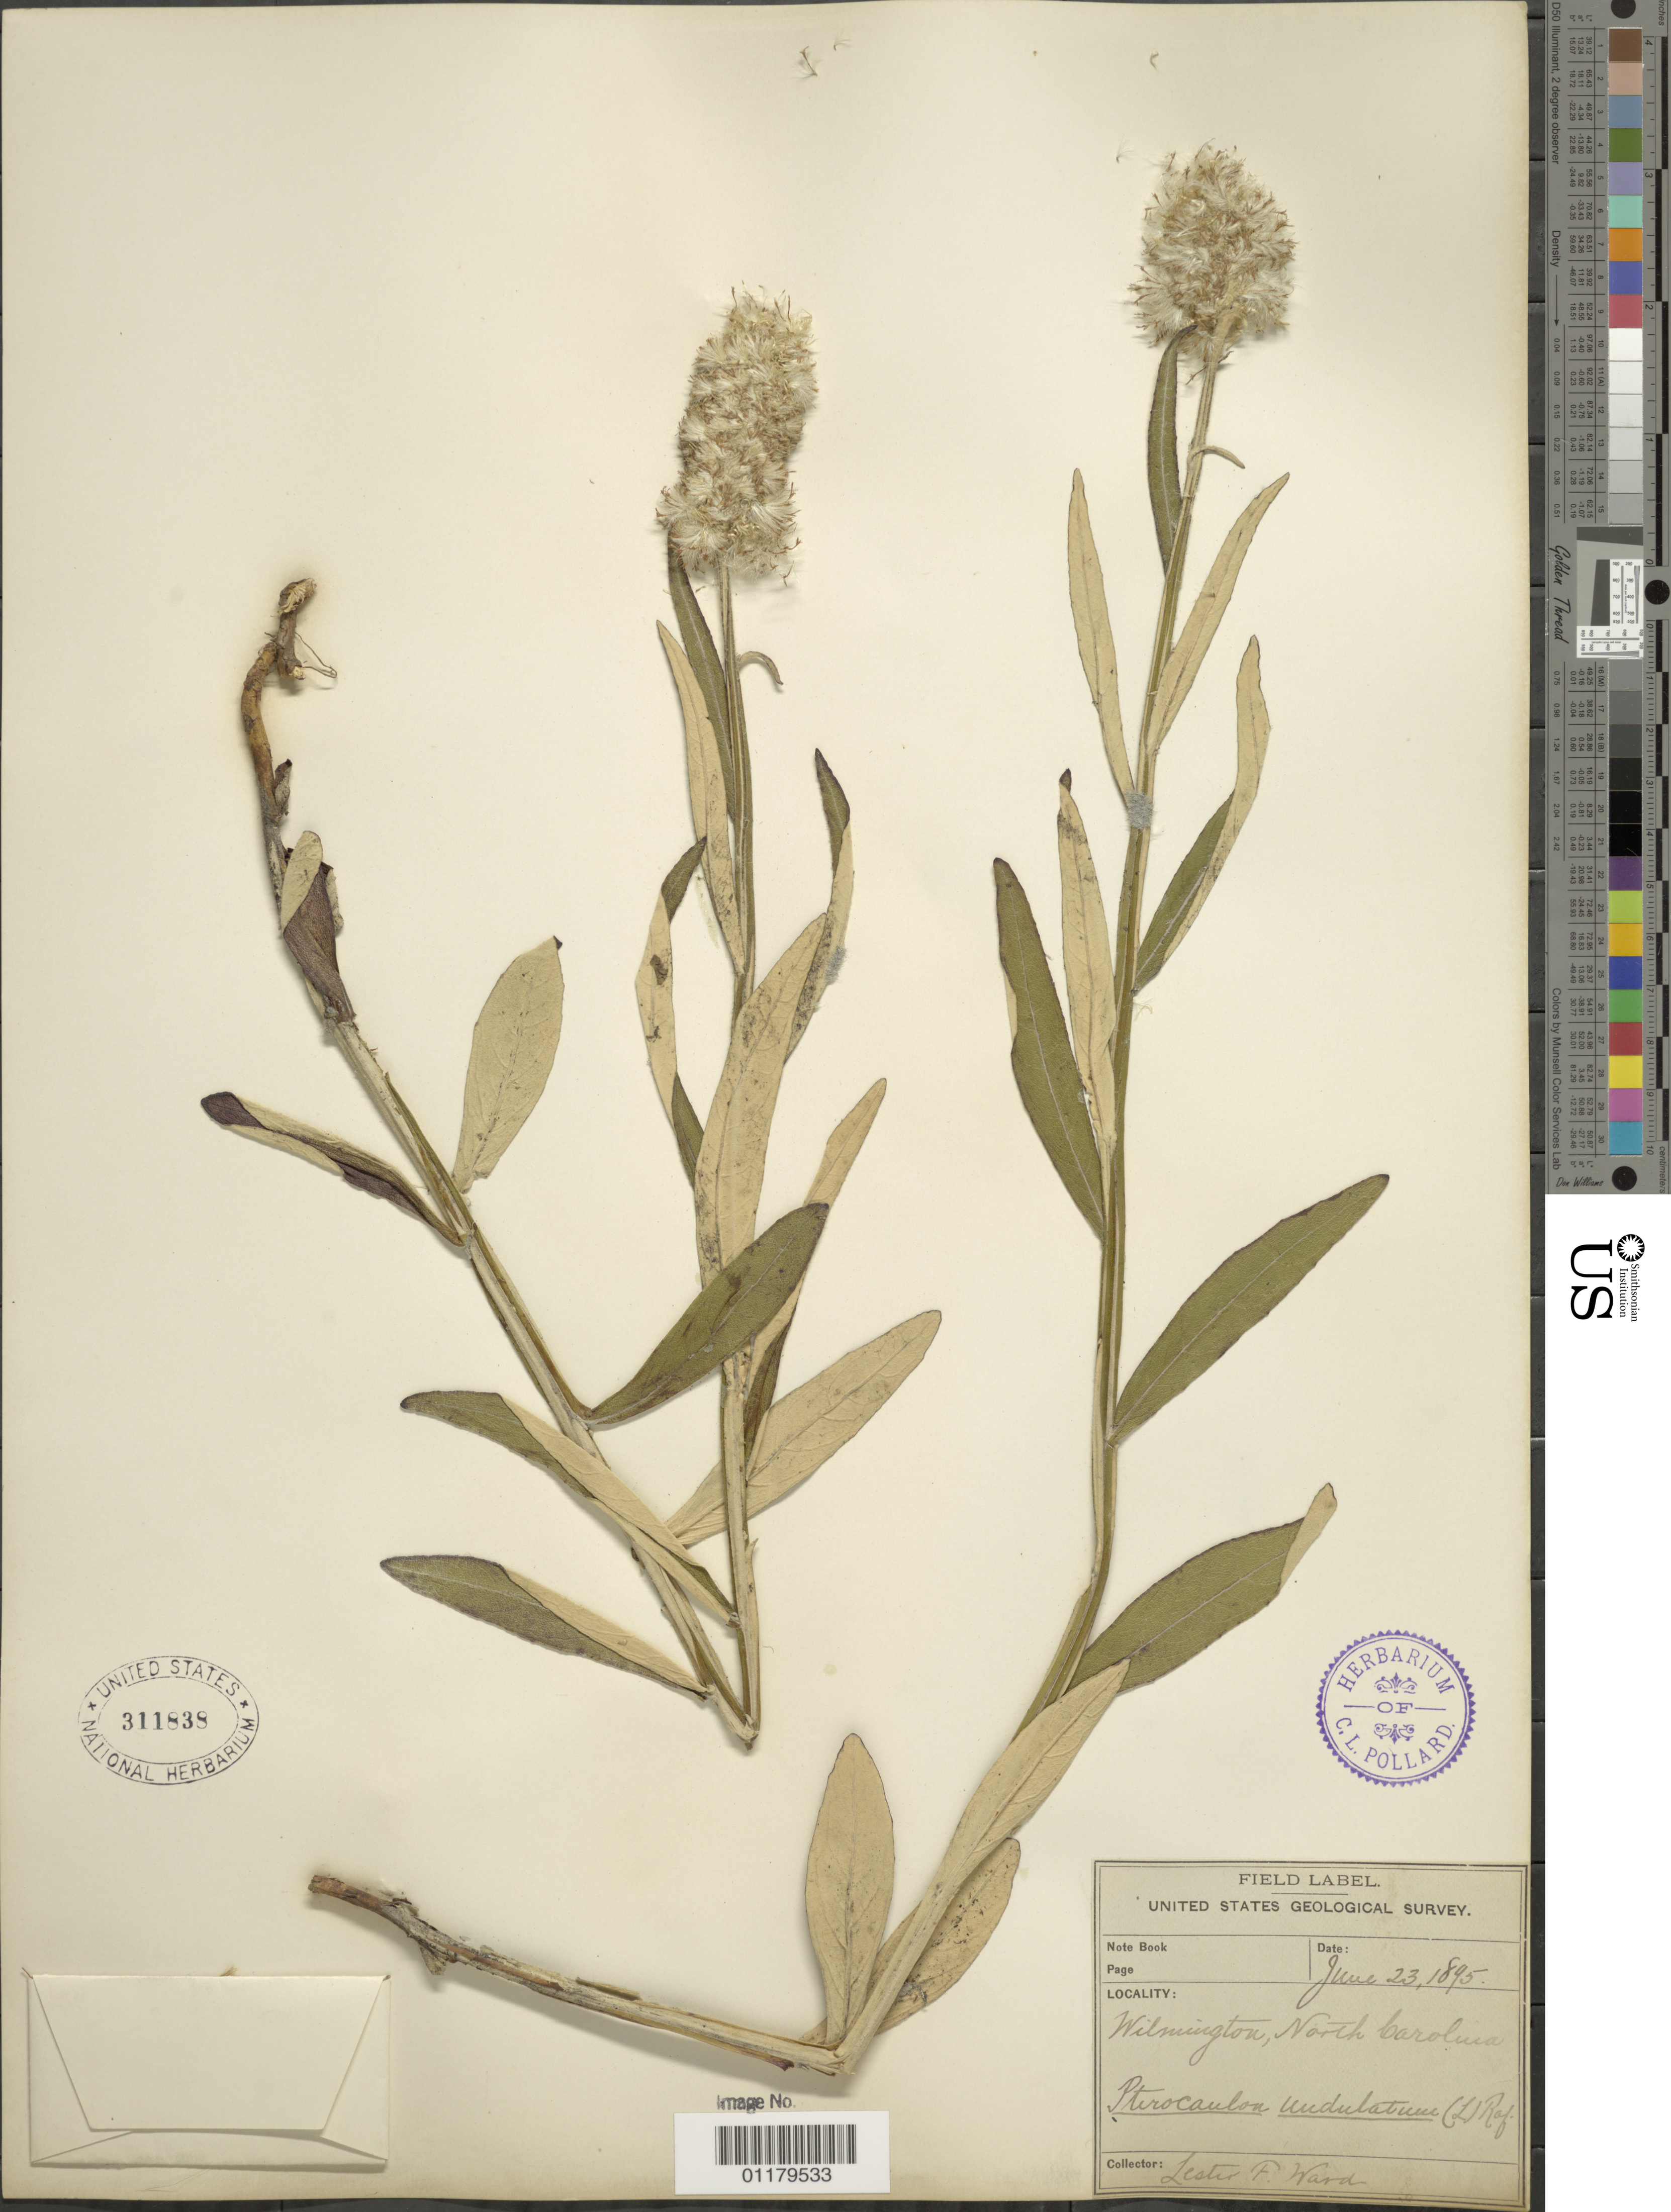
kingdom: Plantae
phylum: Tracheophyta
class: Magnoliopsida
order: Asterales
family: Asteraceae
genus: Pterocaulon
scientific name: Pterocaulon undulatum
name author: C. Mohr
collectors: L. F. Ward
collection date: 1895-06-23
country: United States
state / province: North Carolina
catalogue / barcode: US 311838